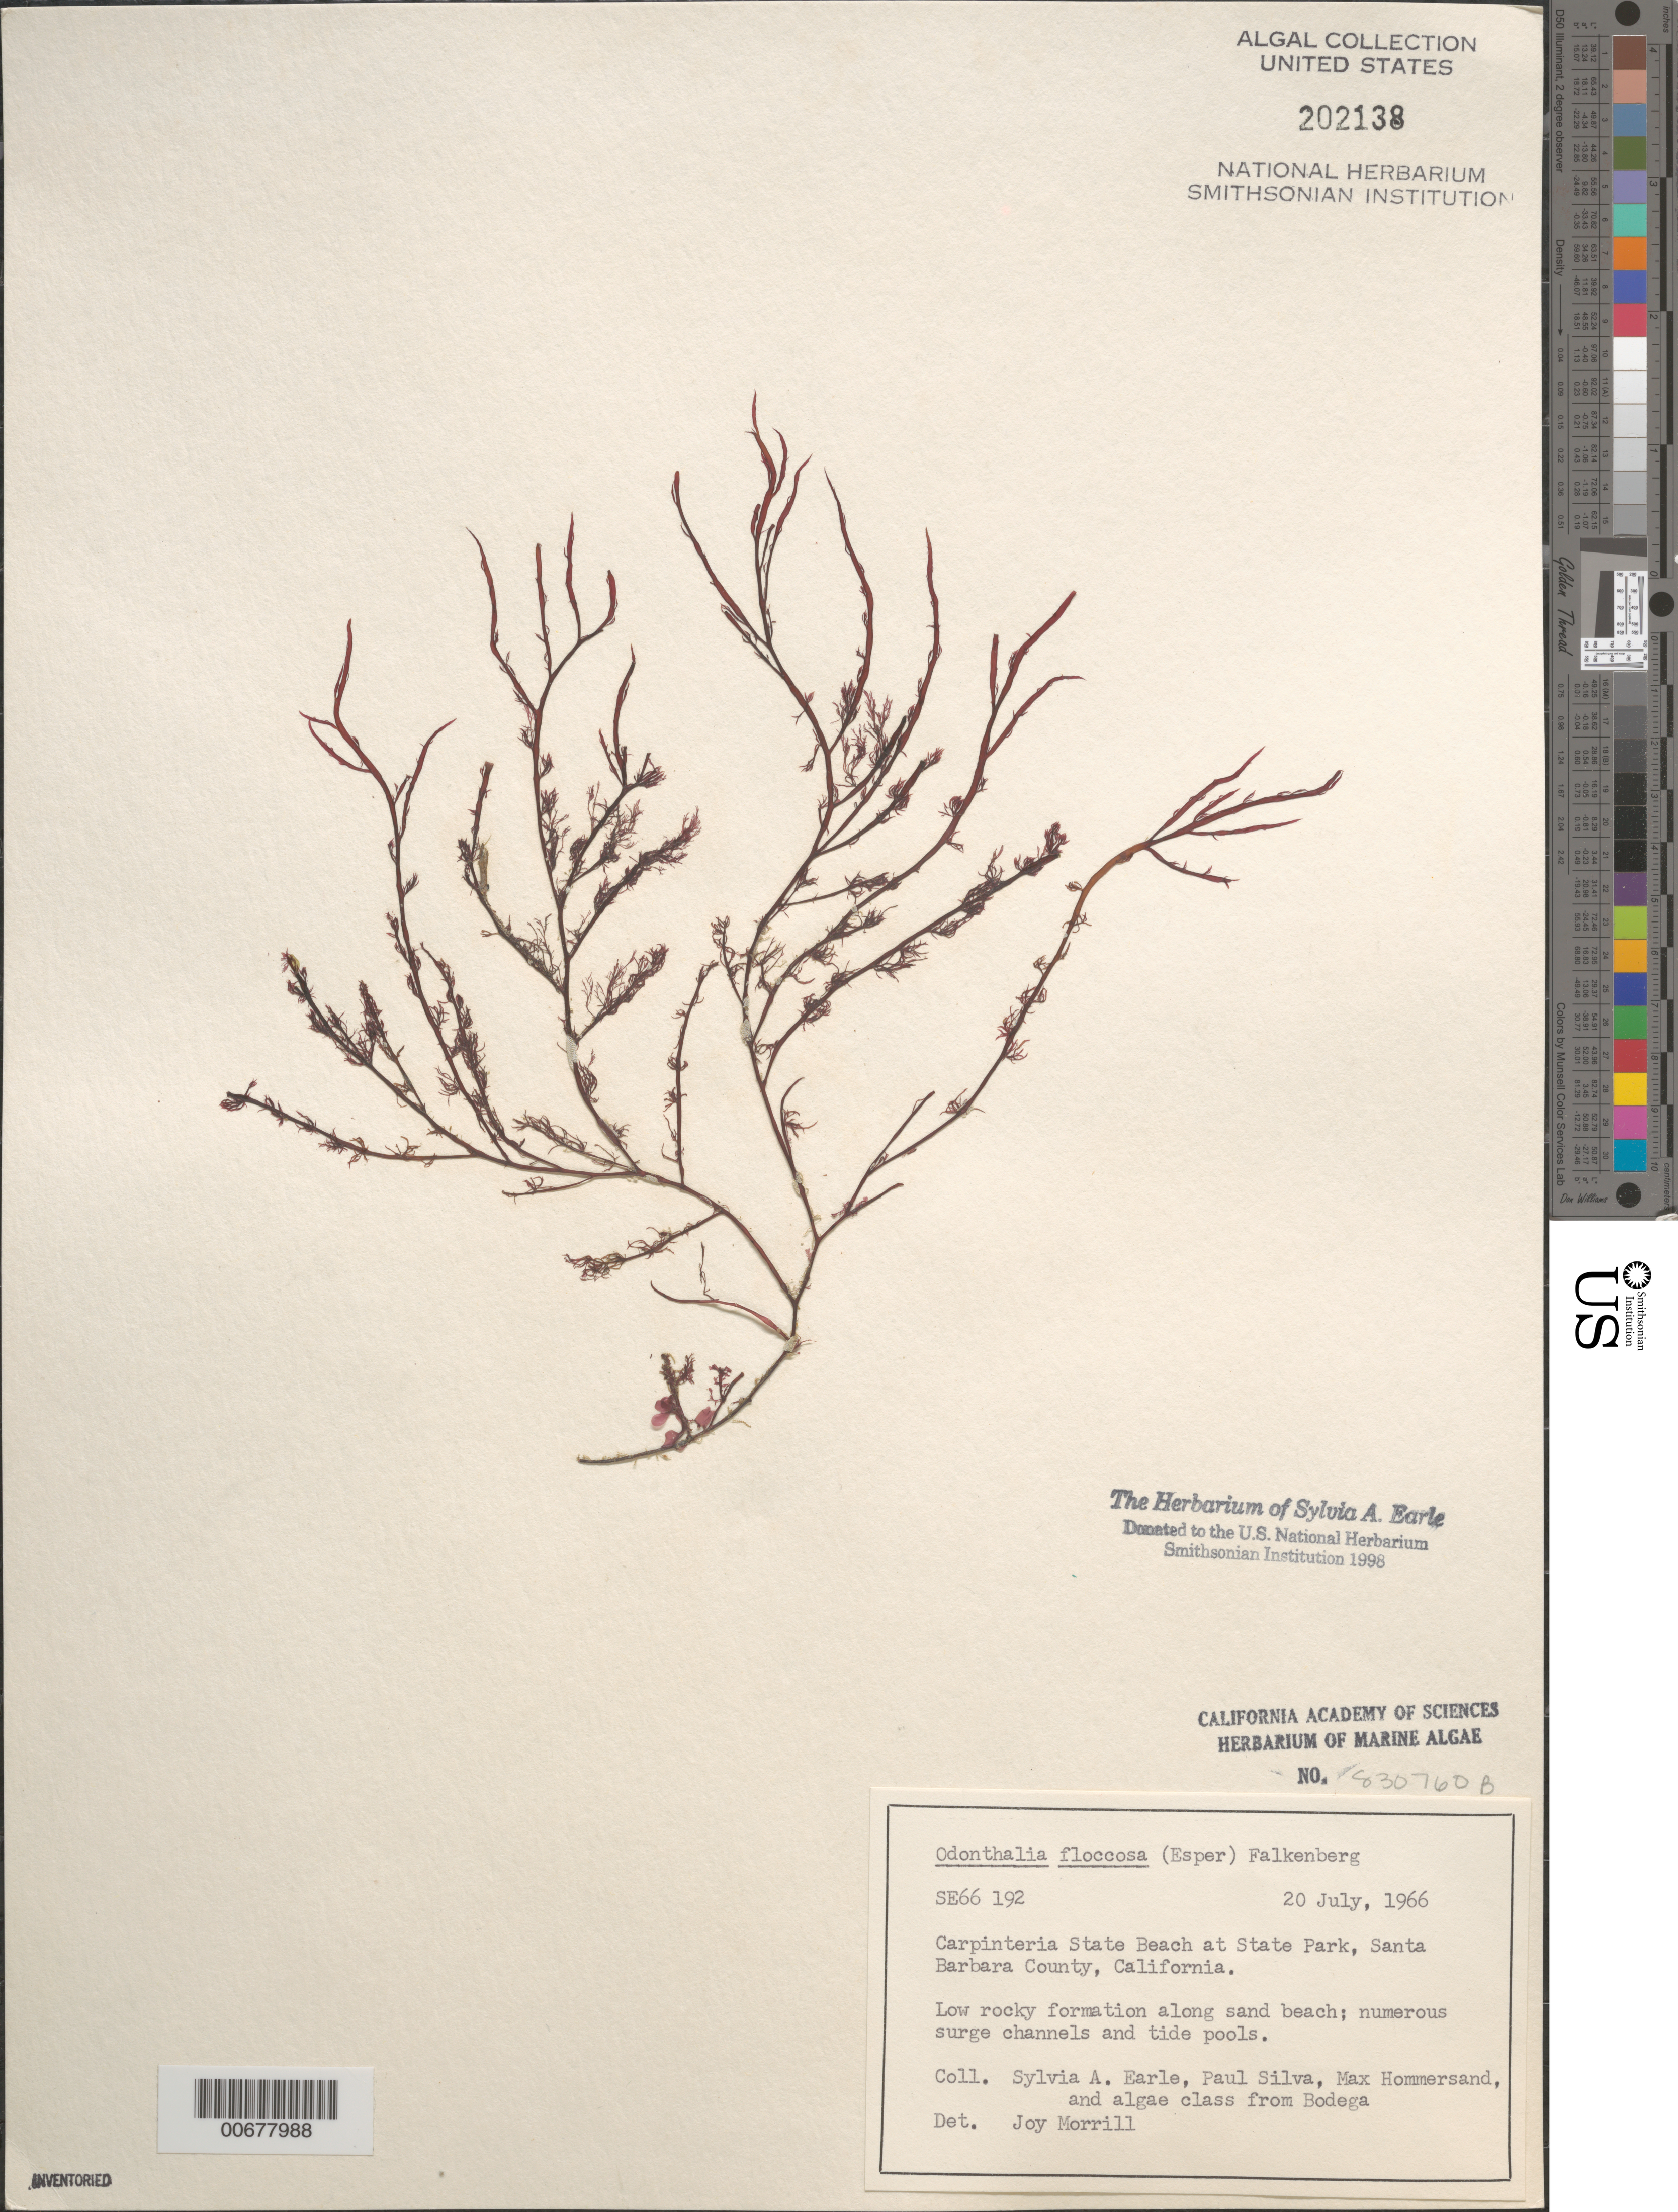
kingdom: Plantae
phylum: Rhodophyta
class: Florideophyceae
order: Ceramiales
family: Rhodomelaceae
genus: Odonthalia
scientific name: Odonthalia floccosa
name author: (Esper) Falkenb.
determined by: Morrill, J.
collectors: S. A. Earle, P. C. Silva, M. H. Hommersand & Bodega Algae Class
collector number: SE 66192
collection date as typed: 20 Jul 1966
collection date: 1966-07-20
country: United States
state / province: California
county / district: Santa Barbara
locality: Carpinteria State Beach, State Park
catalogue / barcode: US 202138